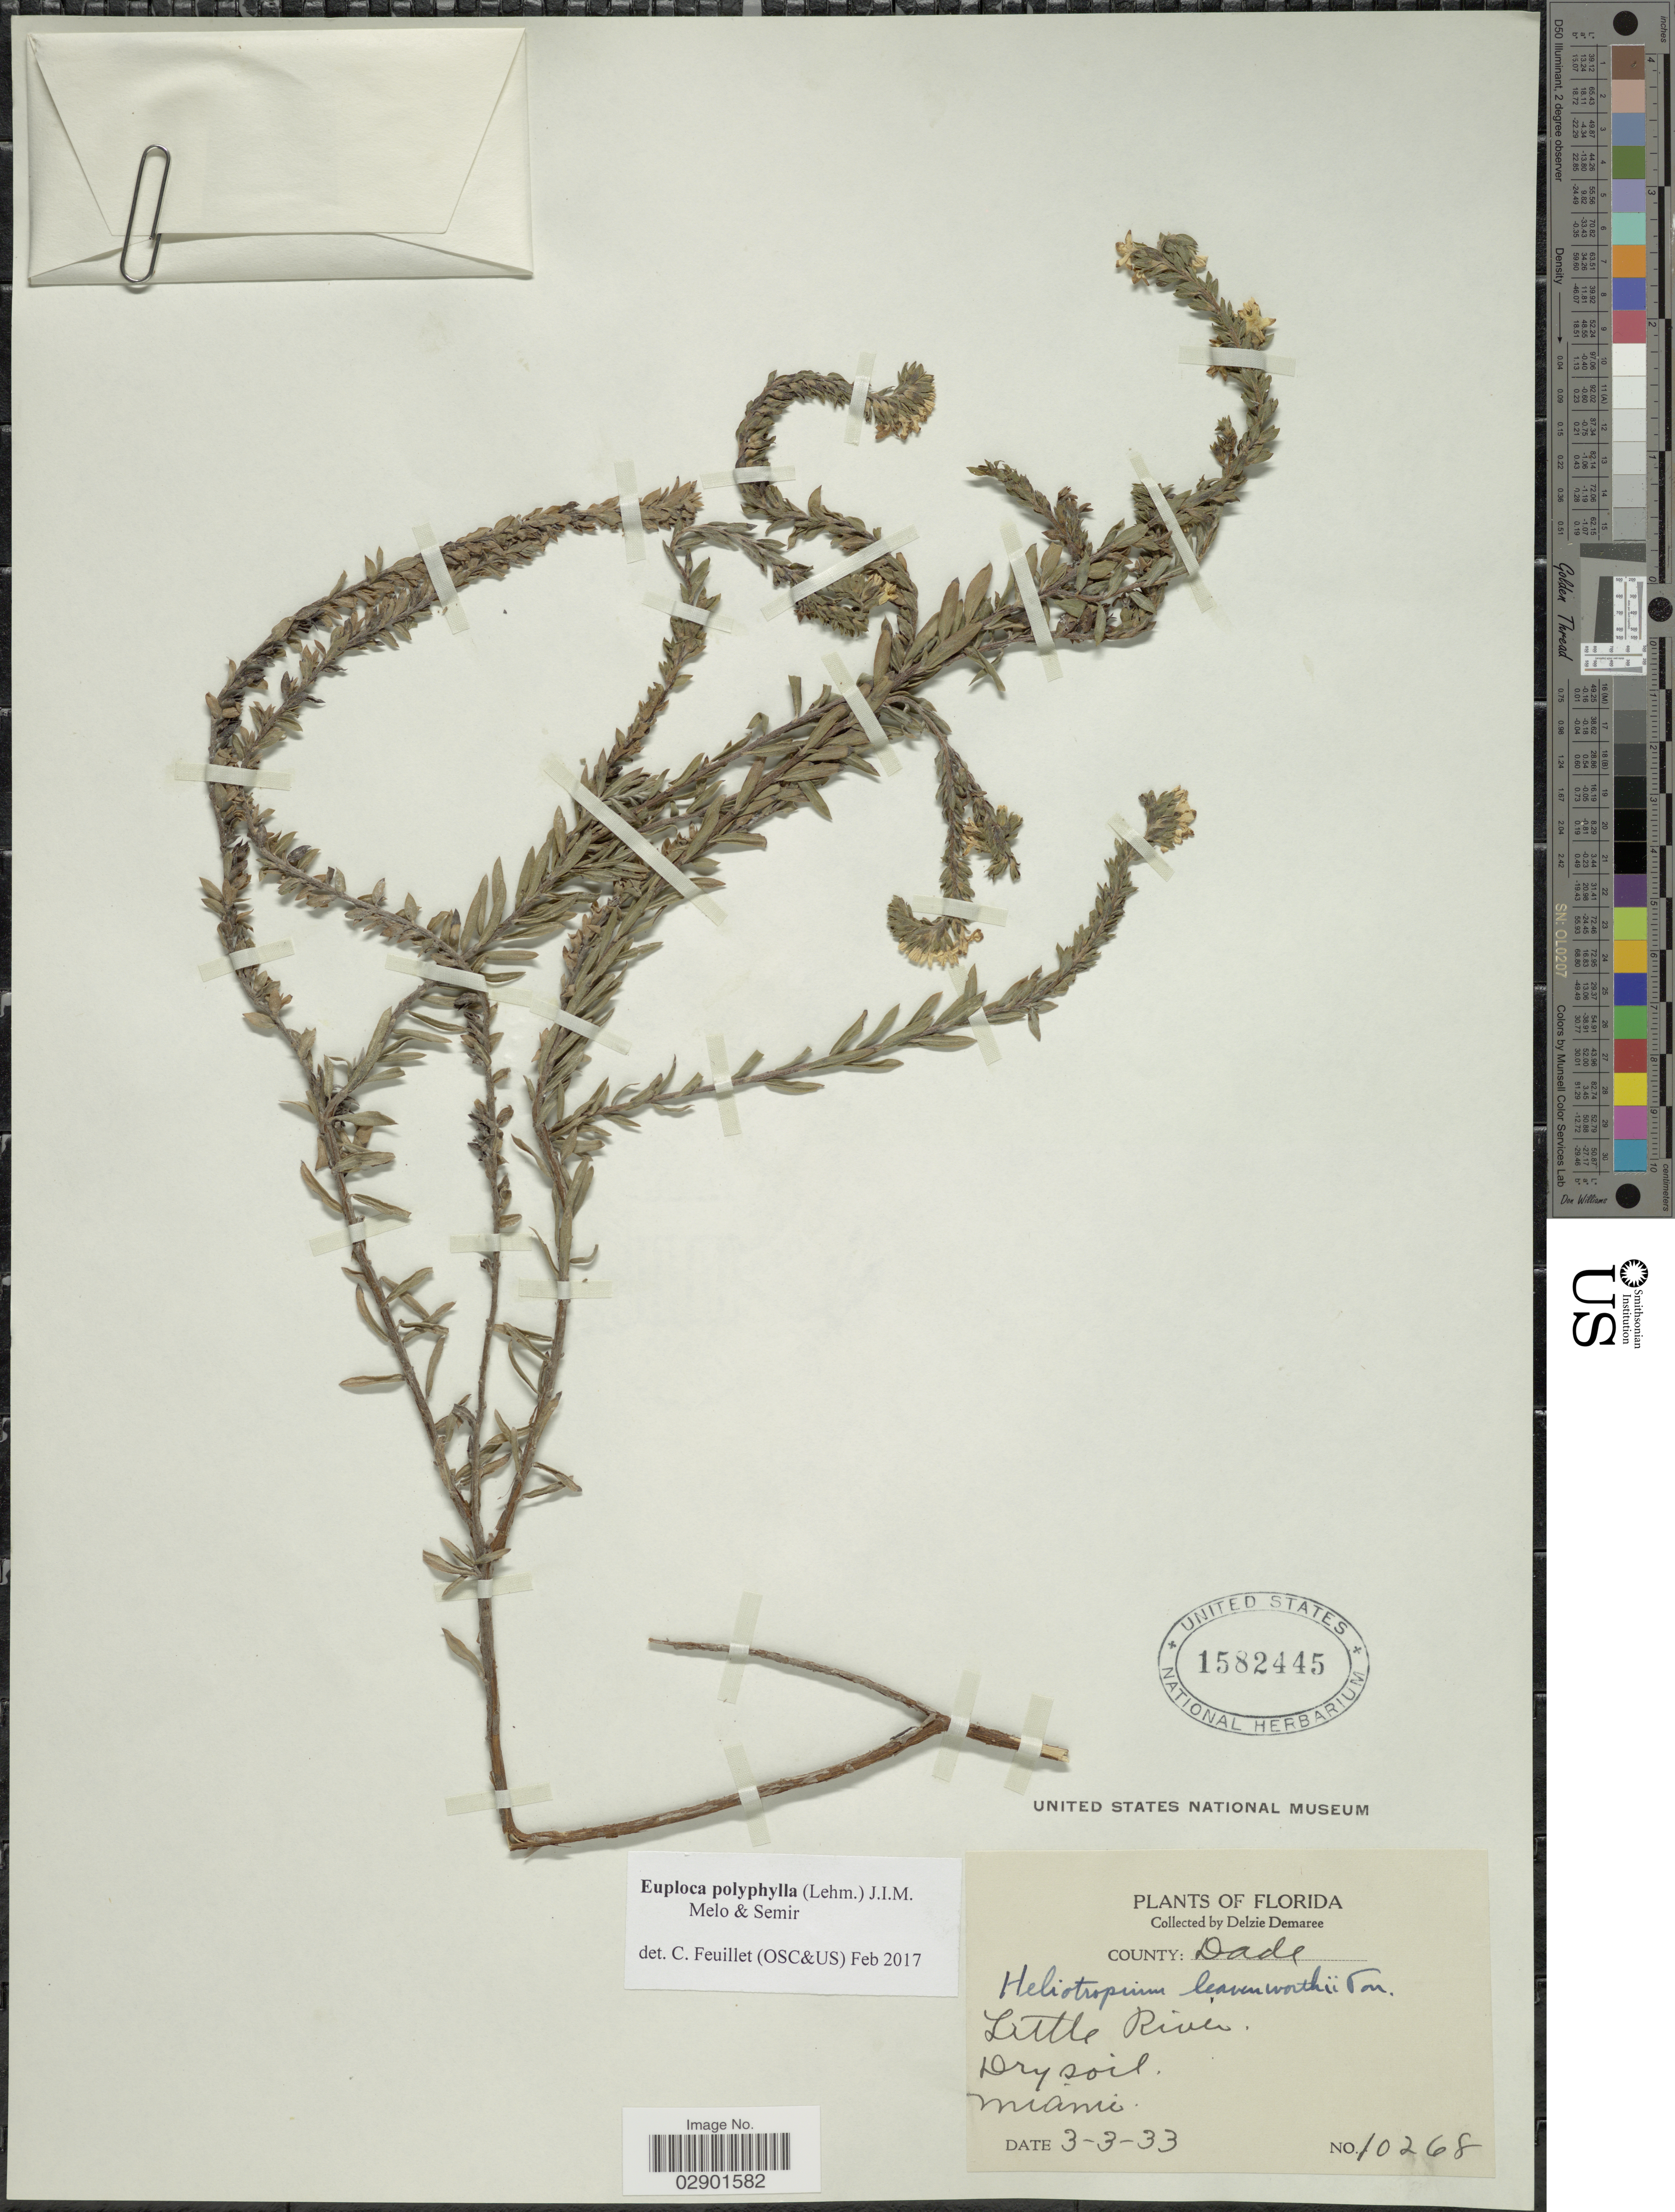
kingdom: Plantae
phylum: Tracheophyta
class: Magnoliopsida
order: Boraginales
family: Heliotropiaceae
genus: Euploca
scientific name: Euploca polyphylla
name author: (Lehm.) J.I.M. Melo & Semir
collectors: D. Demaree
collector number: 10268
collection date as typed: Transcribed d/m/y: 3/3/33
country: United States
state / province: Florida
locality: County: Dade. Little River. Miami.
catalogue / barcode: US 1582445